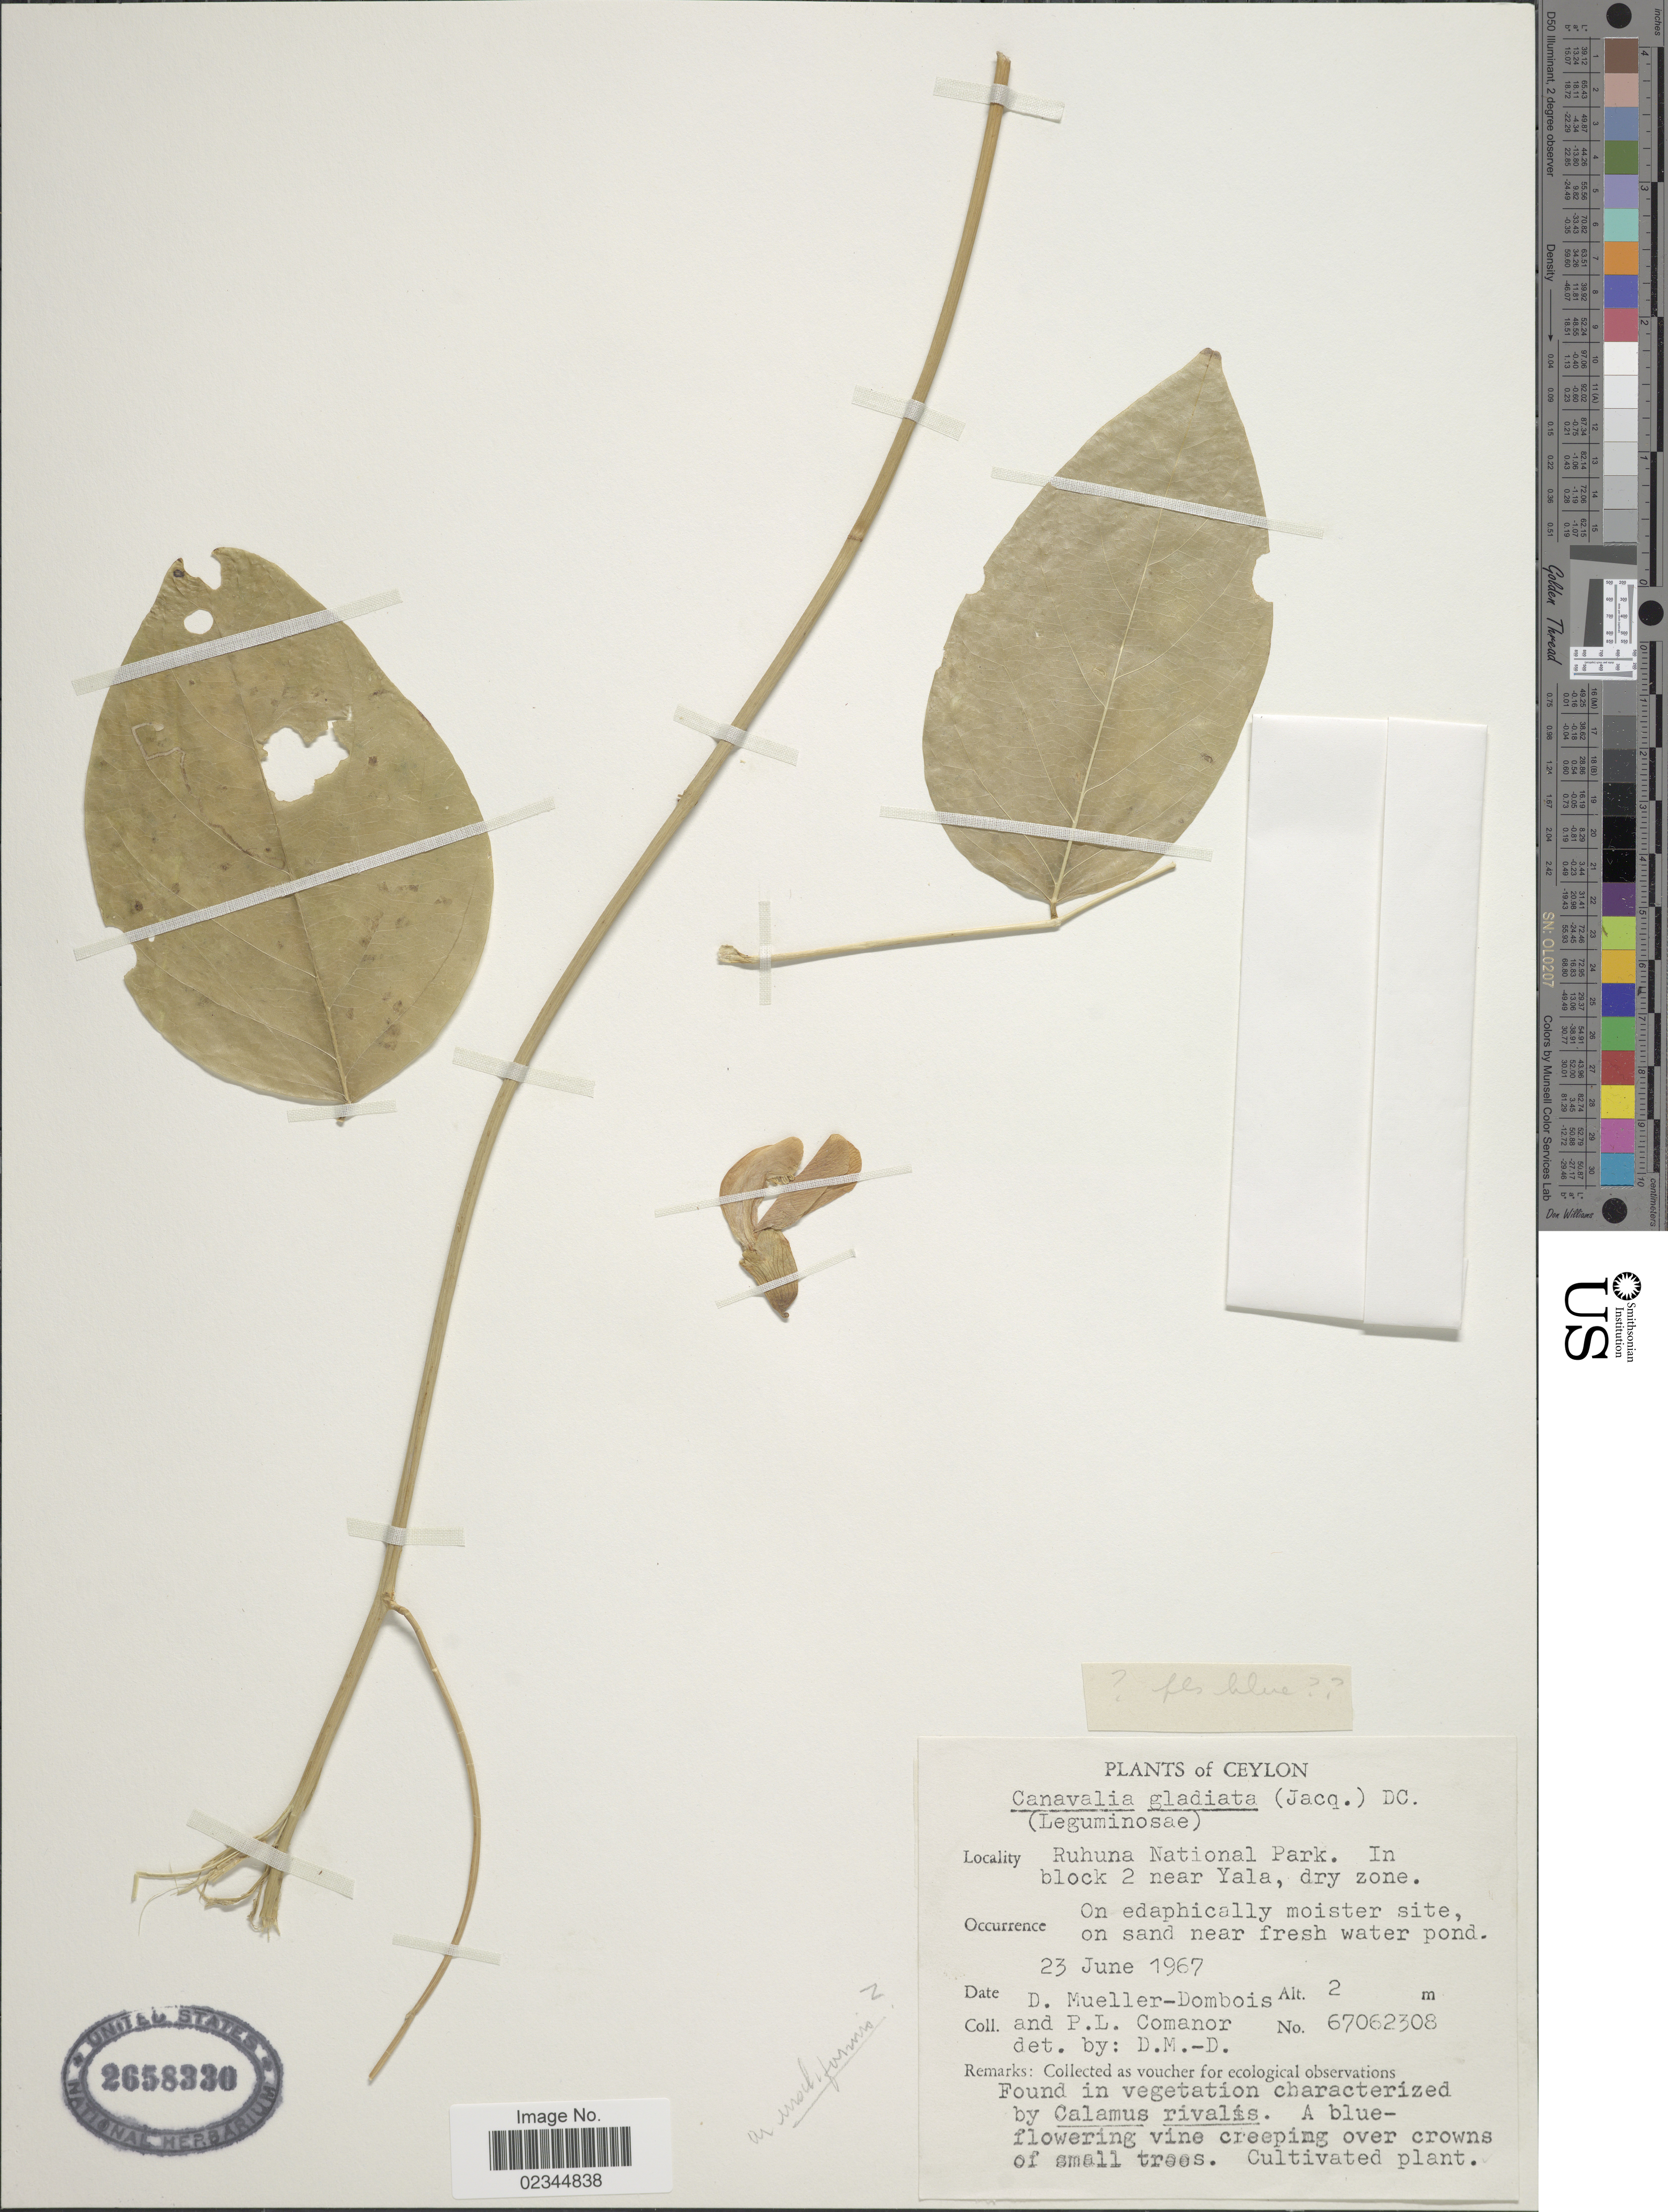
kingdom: Plantae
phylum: Tracheophyta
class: Magnoliopsida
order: Fabales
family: Fabaceae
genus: Canavalia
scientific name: Canavalia gladiata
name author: (Jacq.) DC.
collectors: D. Mueller-Dombois & P. Comanor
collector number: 67062308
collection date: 1967-06-23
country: Sri Lanka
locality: Ceylon. Ruhuna National Park. In block 2 near Yala, dry zone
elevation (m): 2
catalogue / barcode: US 2658330